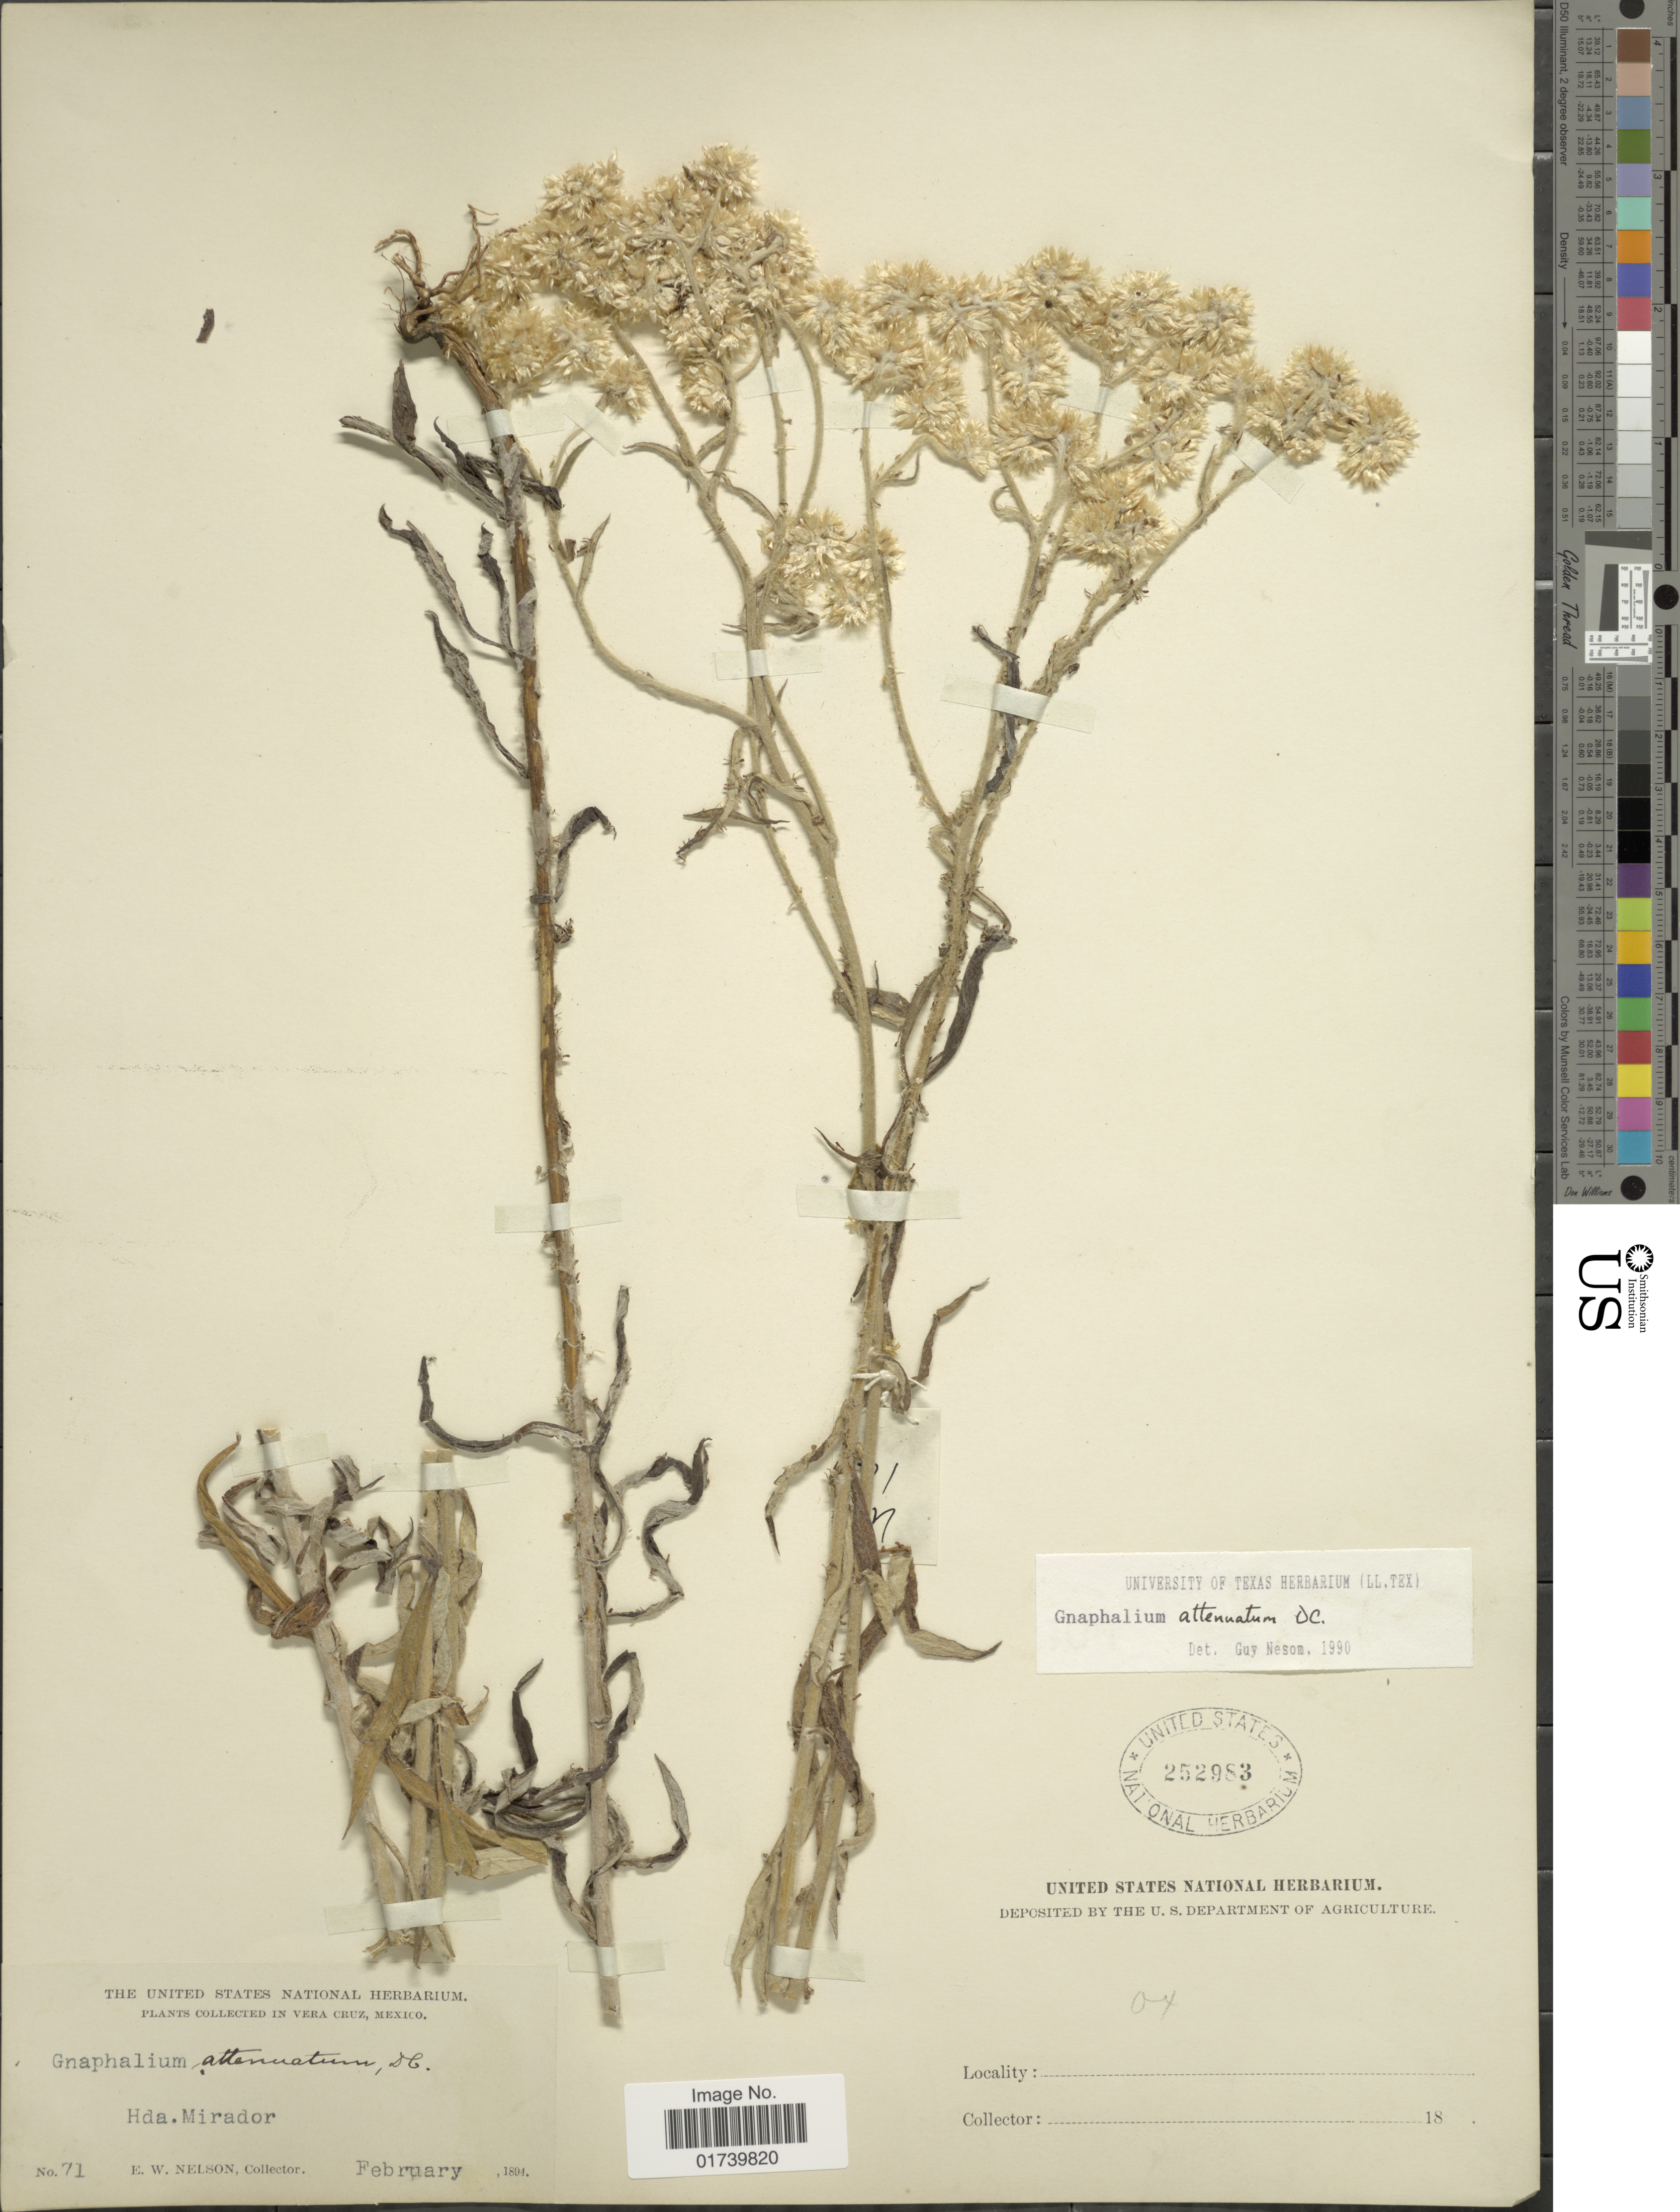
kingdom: Plantae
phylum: Tracheophyta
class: Magnoliopsida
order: Asterales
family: Asteraceae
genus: Pseudognaphalium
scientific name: Pseudognaphalium attenuatum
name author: (DC.) Anderb.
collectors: E. W. Nelson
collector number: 71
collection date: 1894-02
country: Mexico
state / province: Veracruz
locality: Hda. Mirador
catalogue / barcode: US 252983